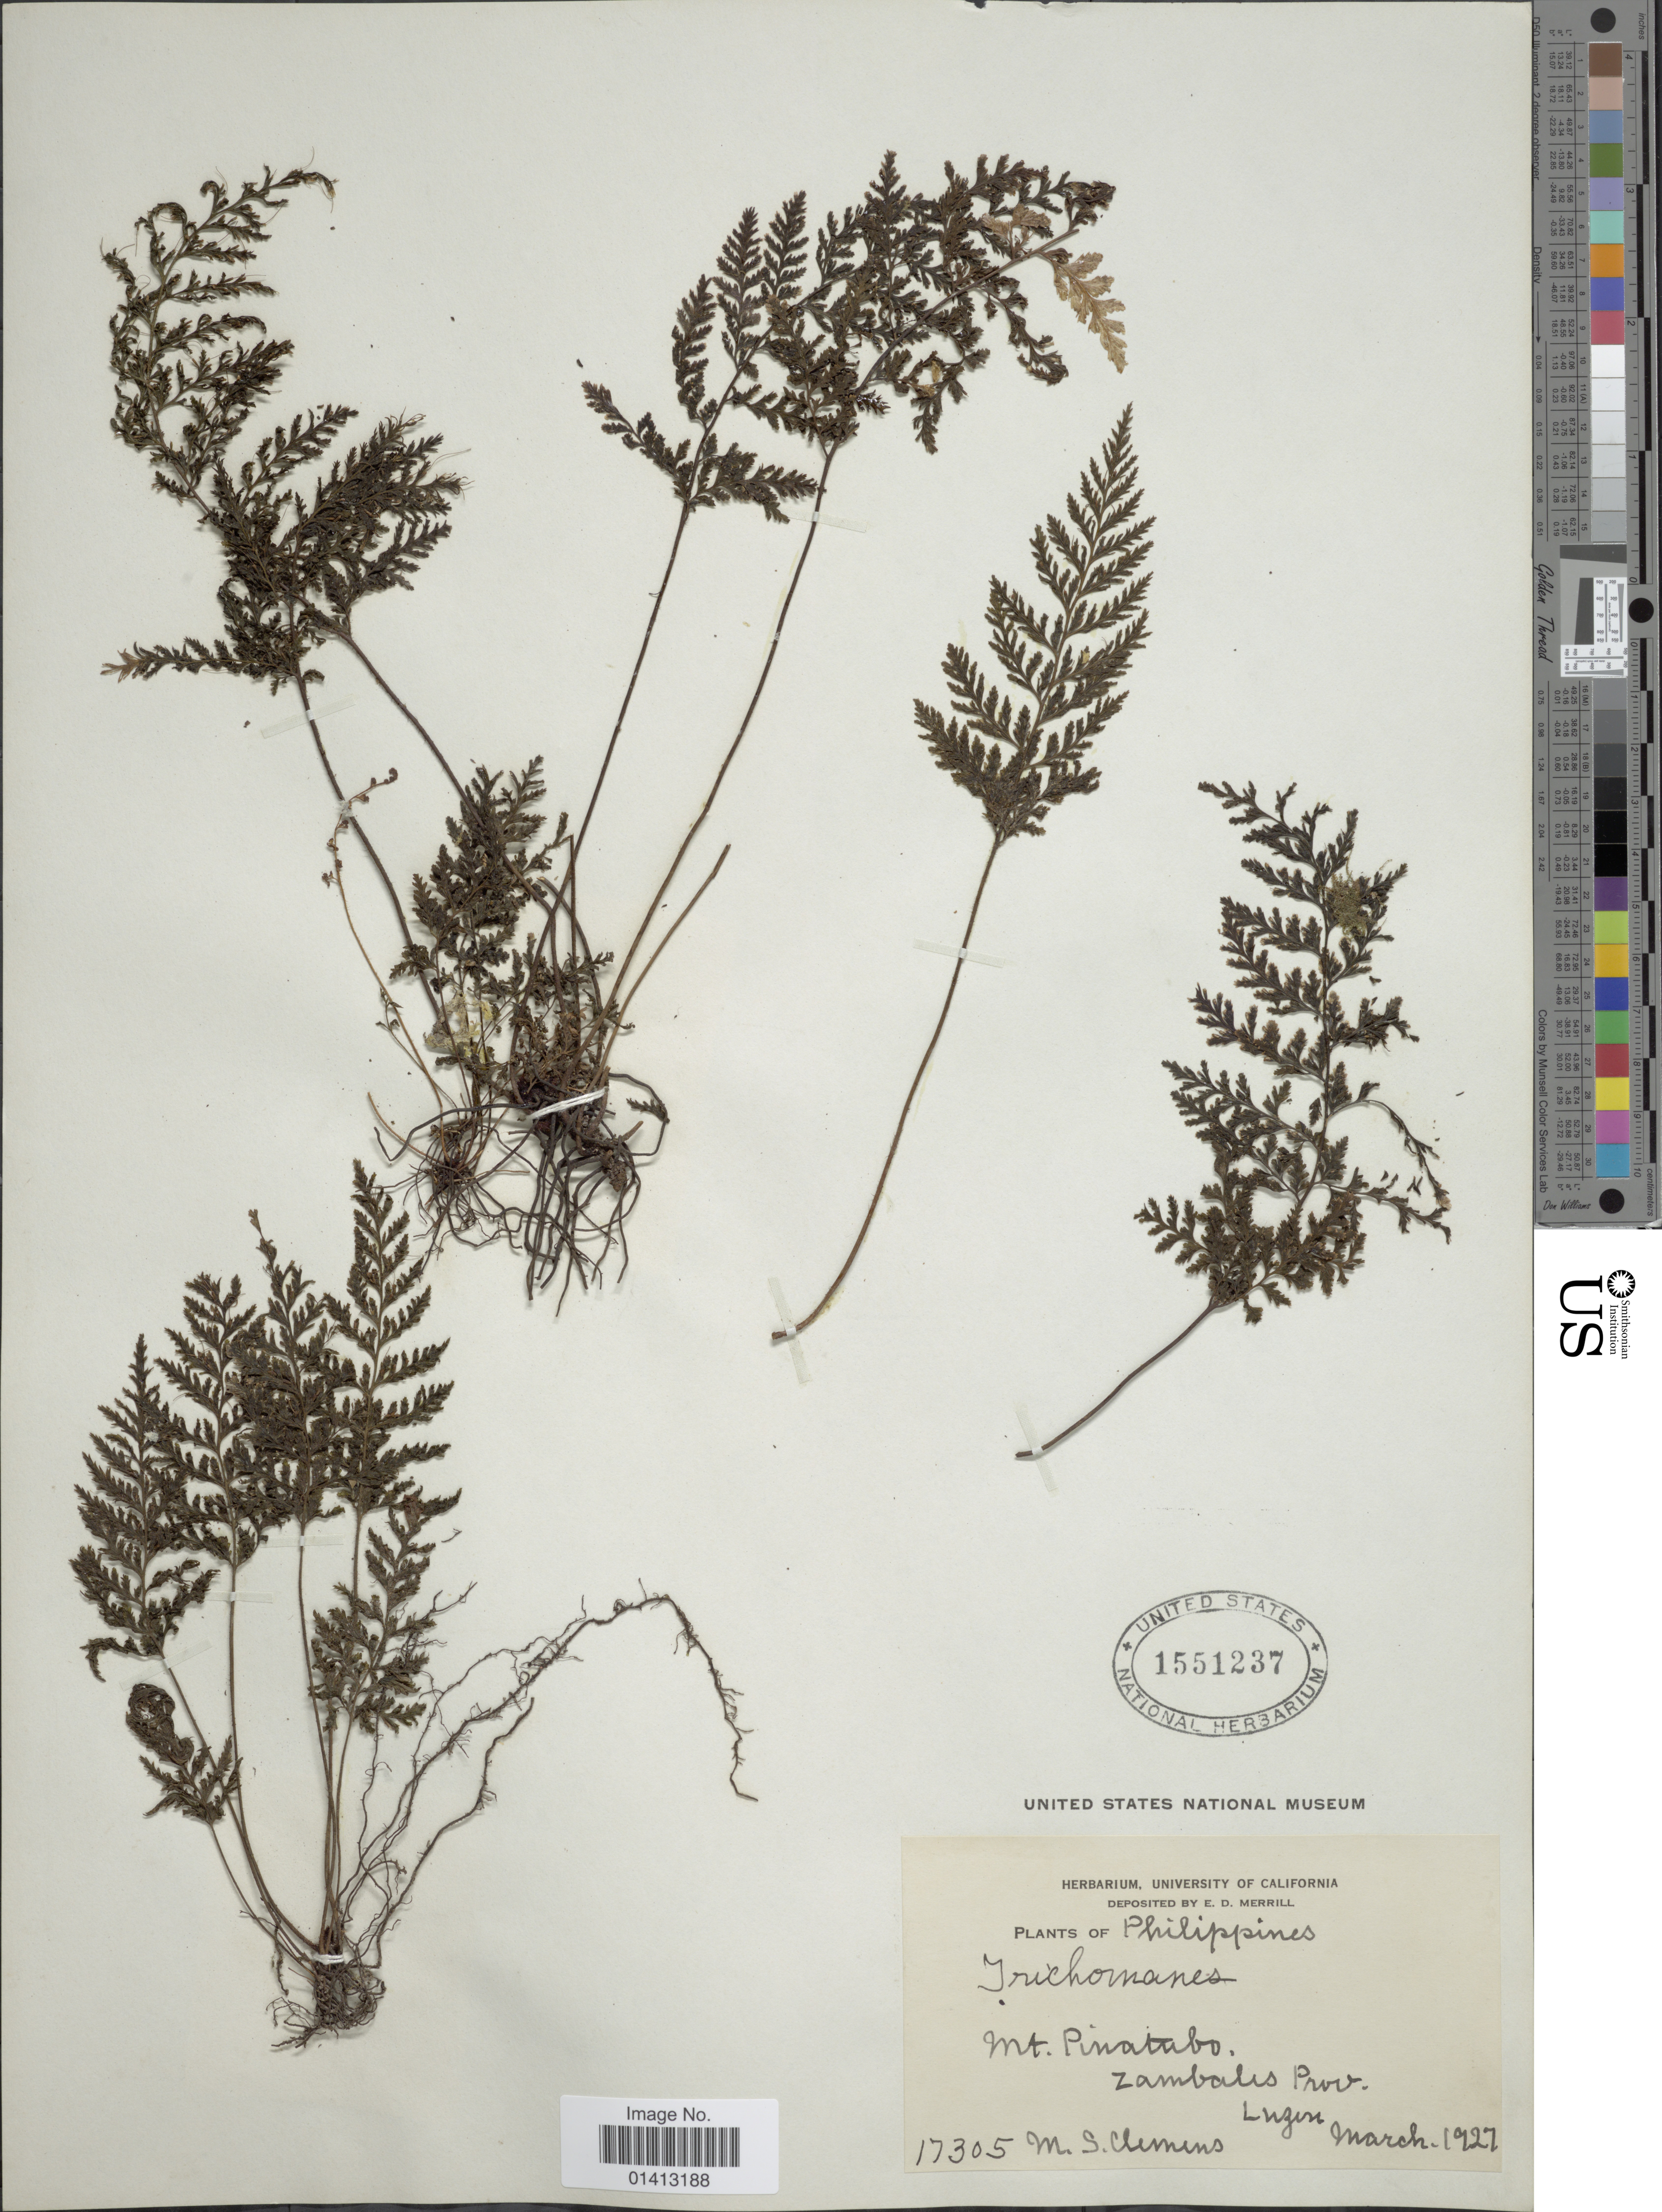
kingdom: Plantae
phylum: Tracheophyta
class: Polypodiopsida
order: Hymenophyllales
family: Hymenophyllaceae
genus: Crepidomanes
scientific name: Crepidomanes sp.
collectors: M. S. Clemens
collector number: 17305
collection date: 1927-03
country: Philippines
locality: Mt Pinatubo, Zambalus Prov, Luzon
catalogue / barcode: US 1551237